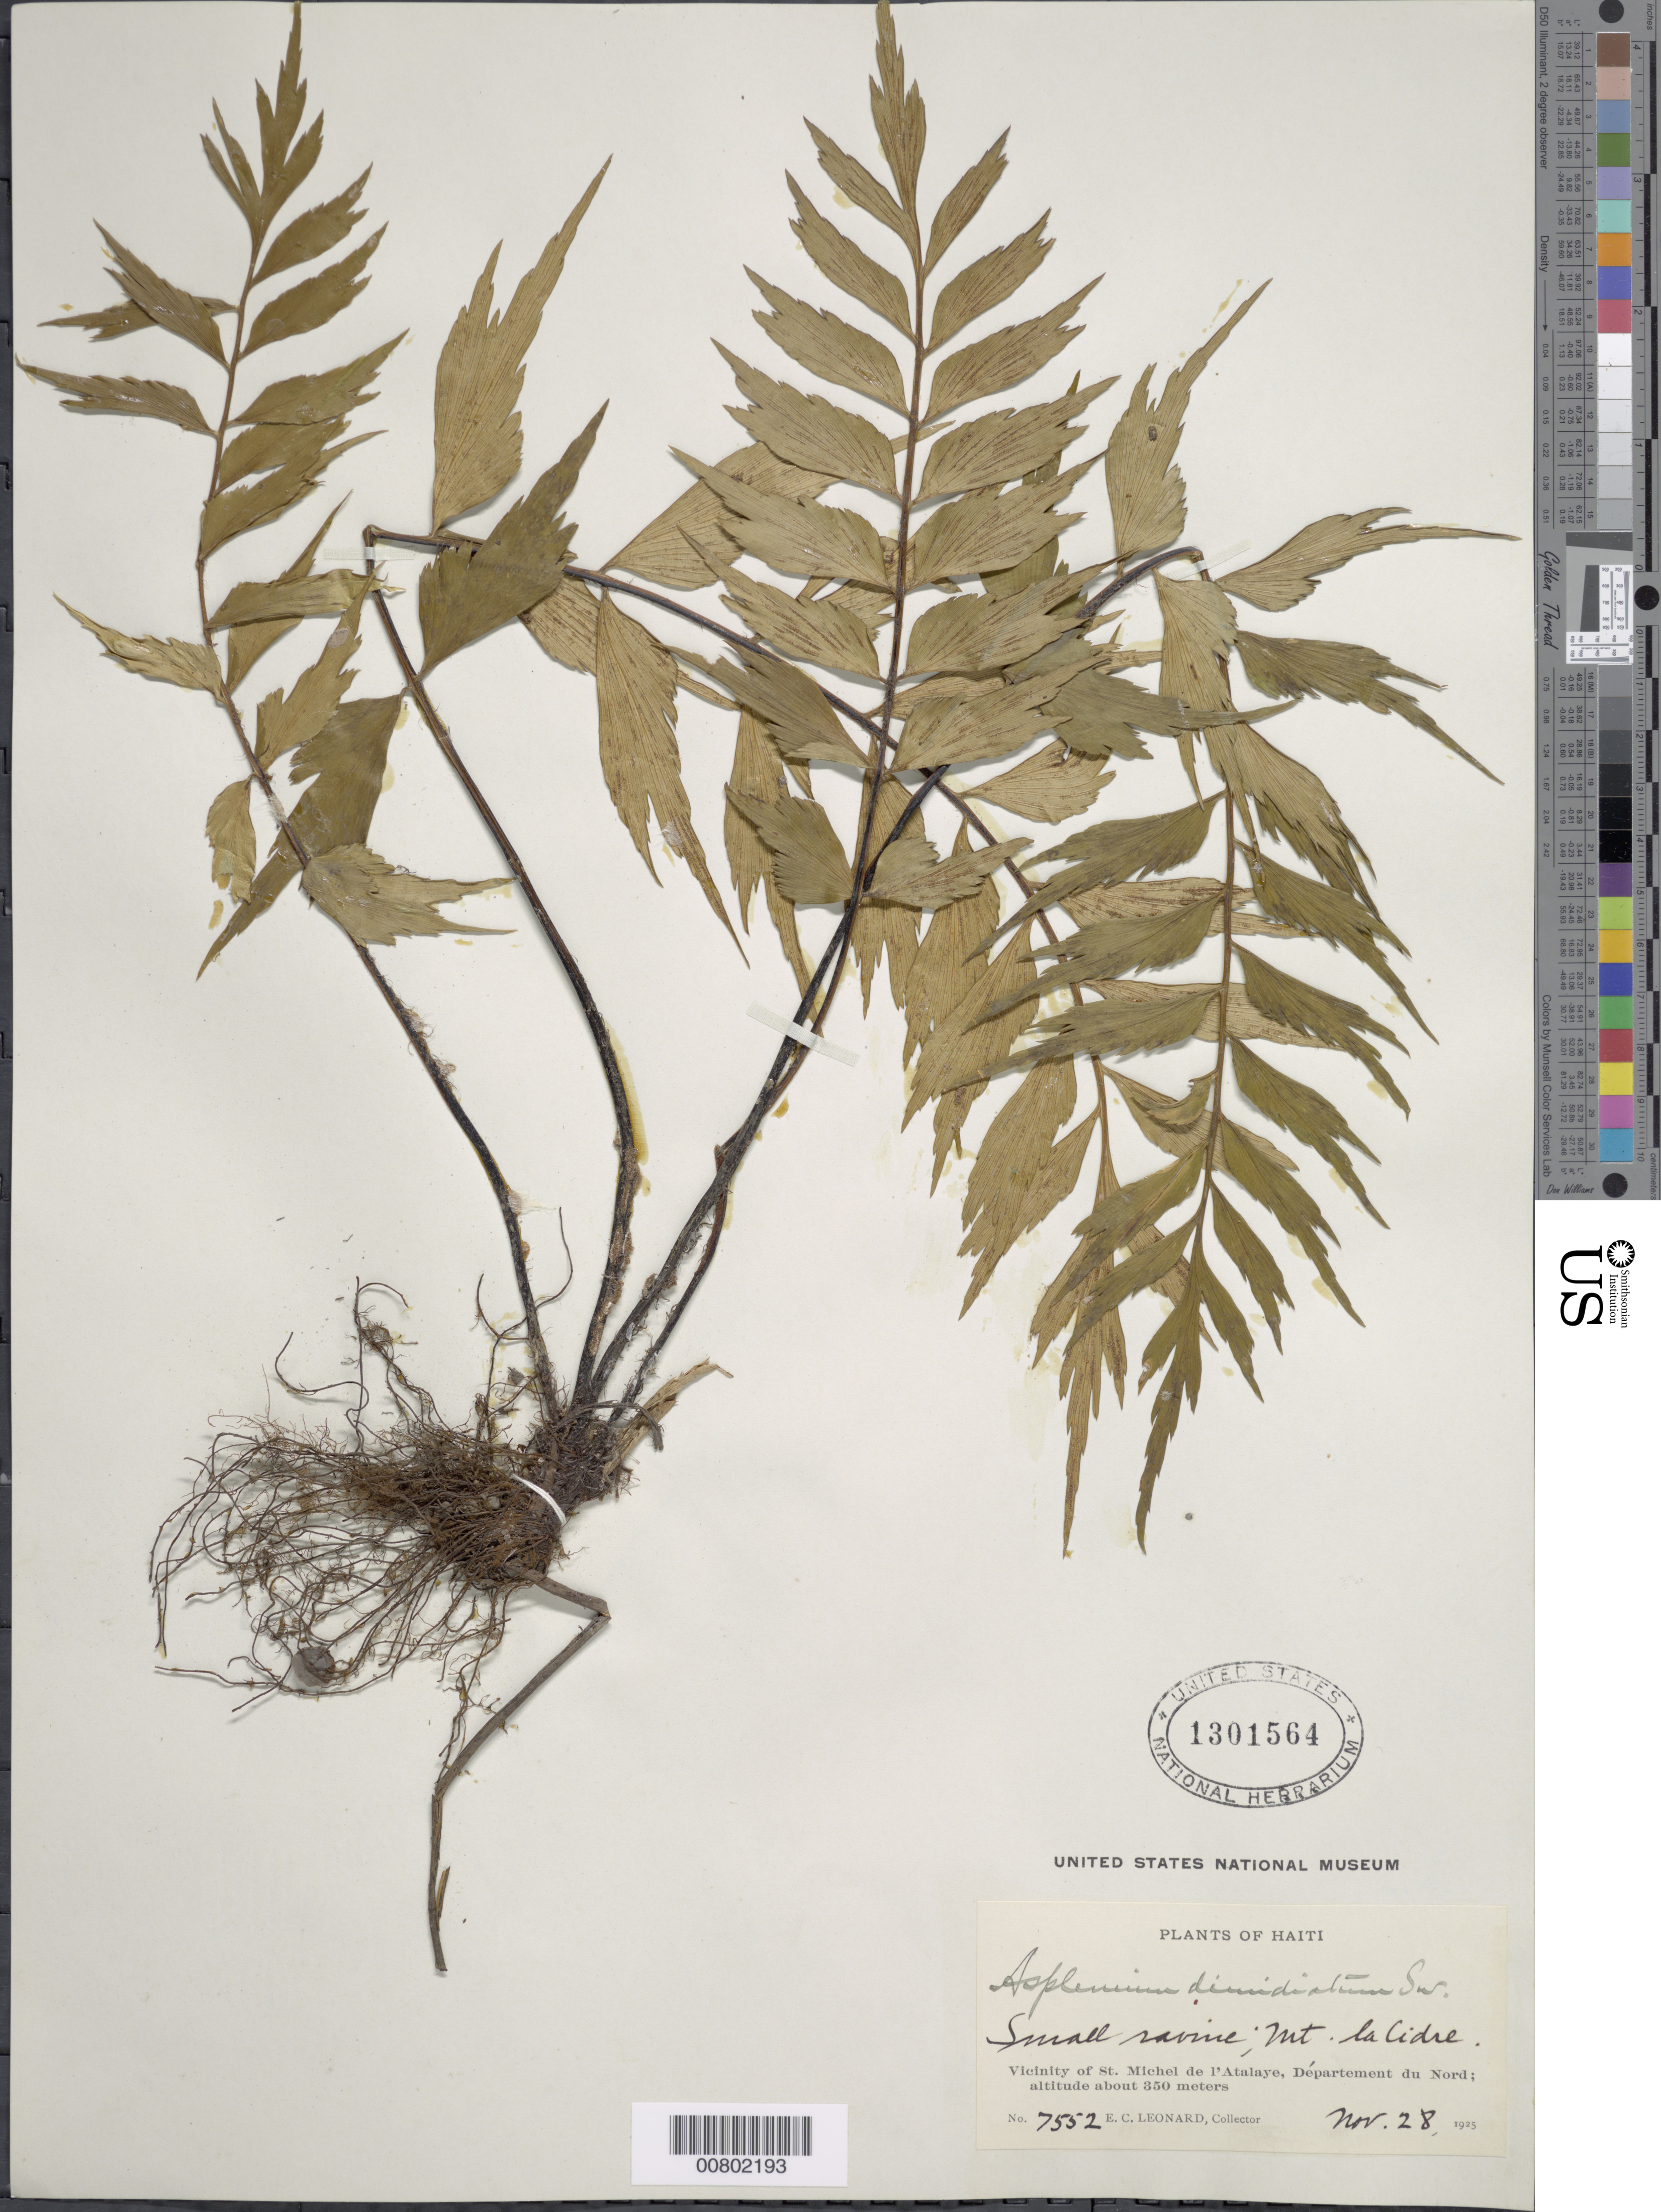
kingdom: Plantae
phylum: Tracheophyta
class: Polypodiopsida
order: Polypodiales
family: Aspleniaceae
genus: Asplenium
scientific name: Asplenium dimidiatum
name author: Sw.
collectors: E. C. Leonard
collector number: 7552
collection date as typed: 28 Nov 1925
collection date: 1925-11-28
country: Haiti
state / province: Nord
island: Hispaniola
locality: St. Michel de l'Atalaye, Mt. La Cidre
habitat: Small ravine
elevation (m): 350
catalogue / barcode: US 1301564